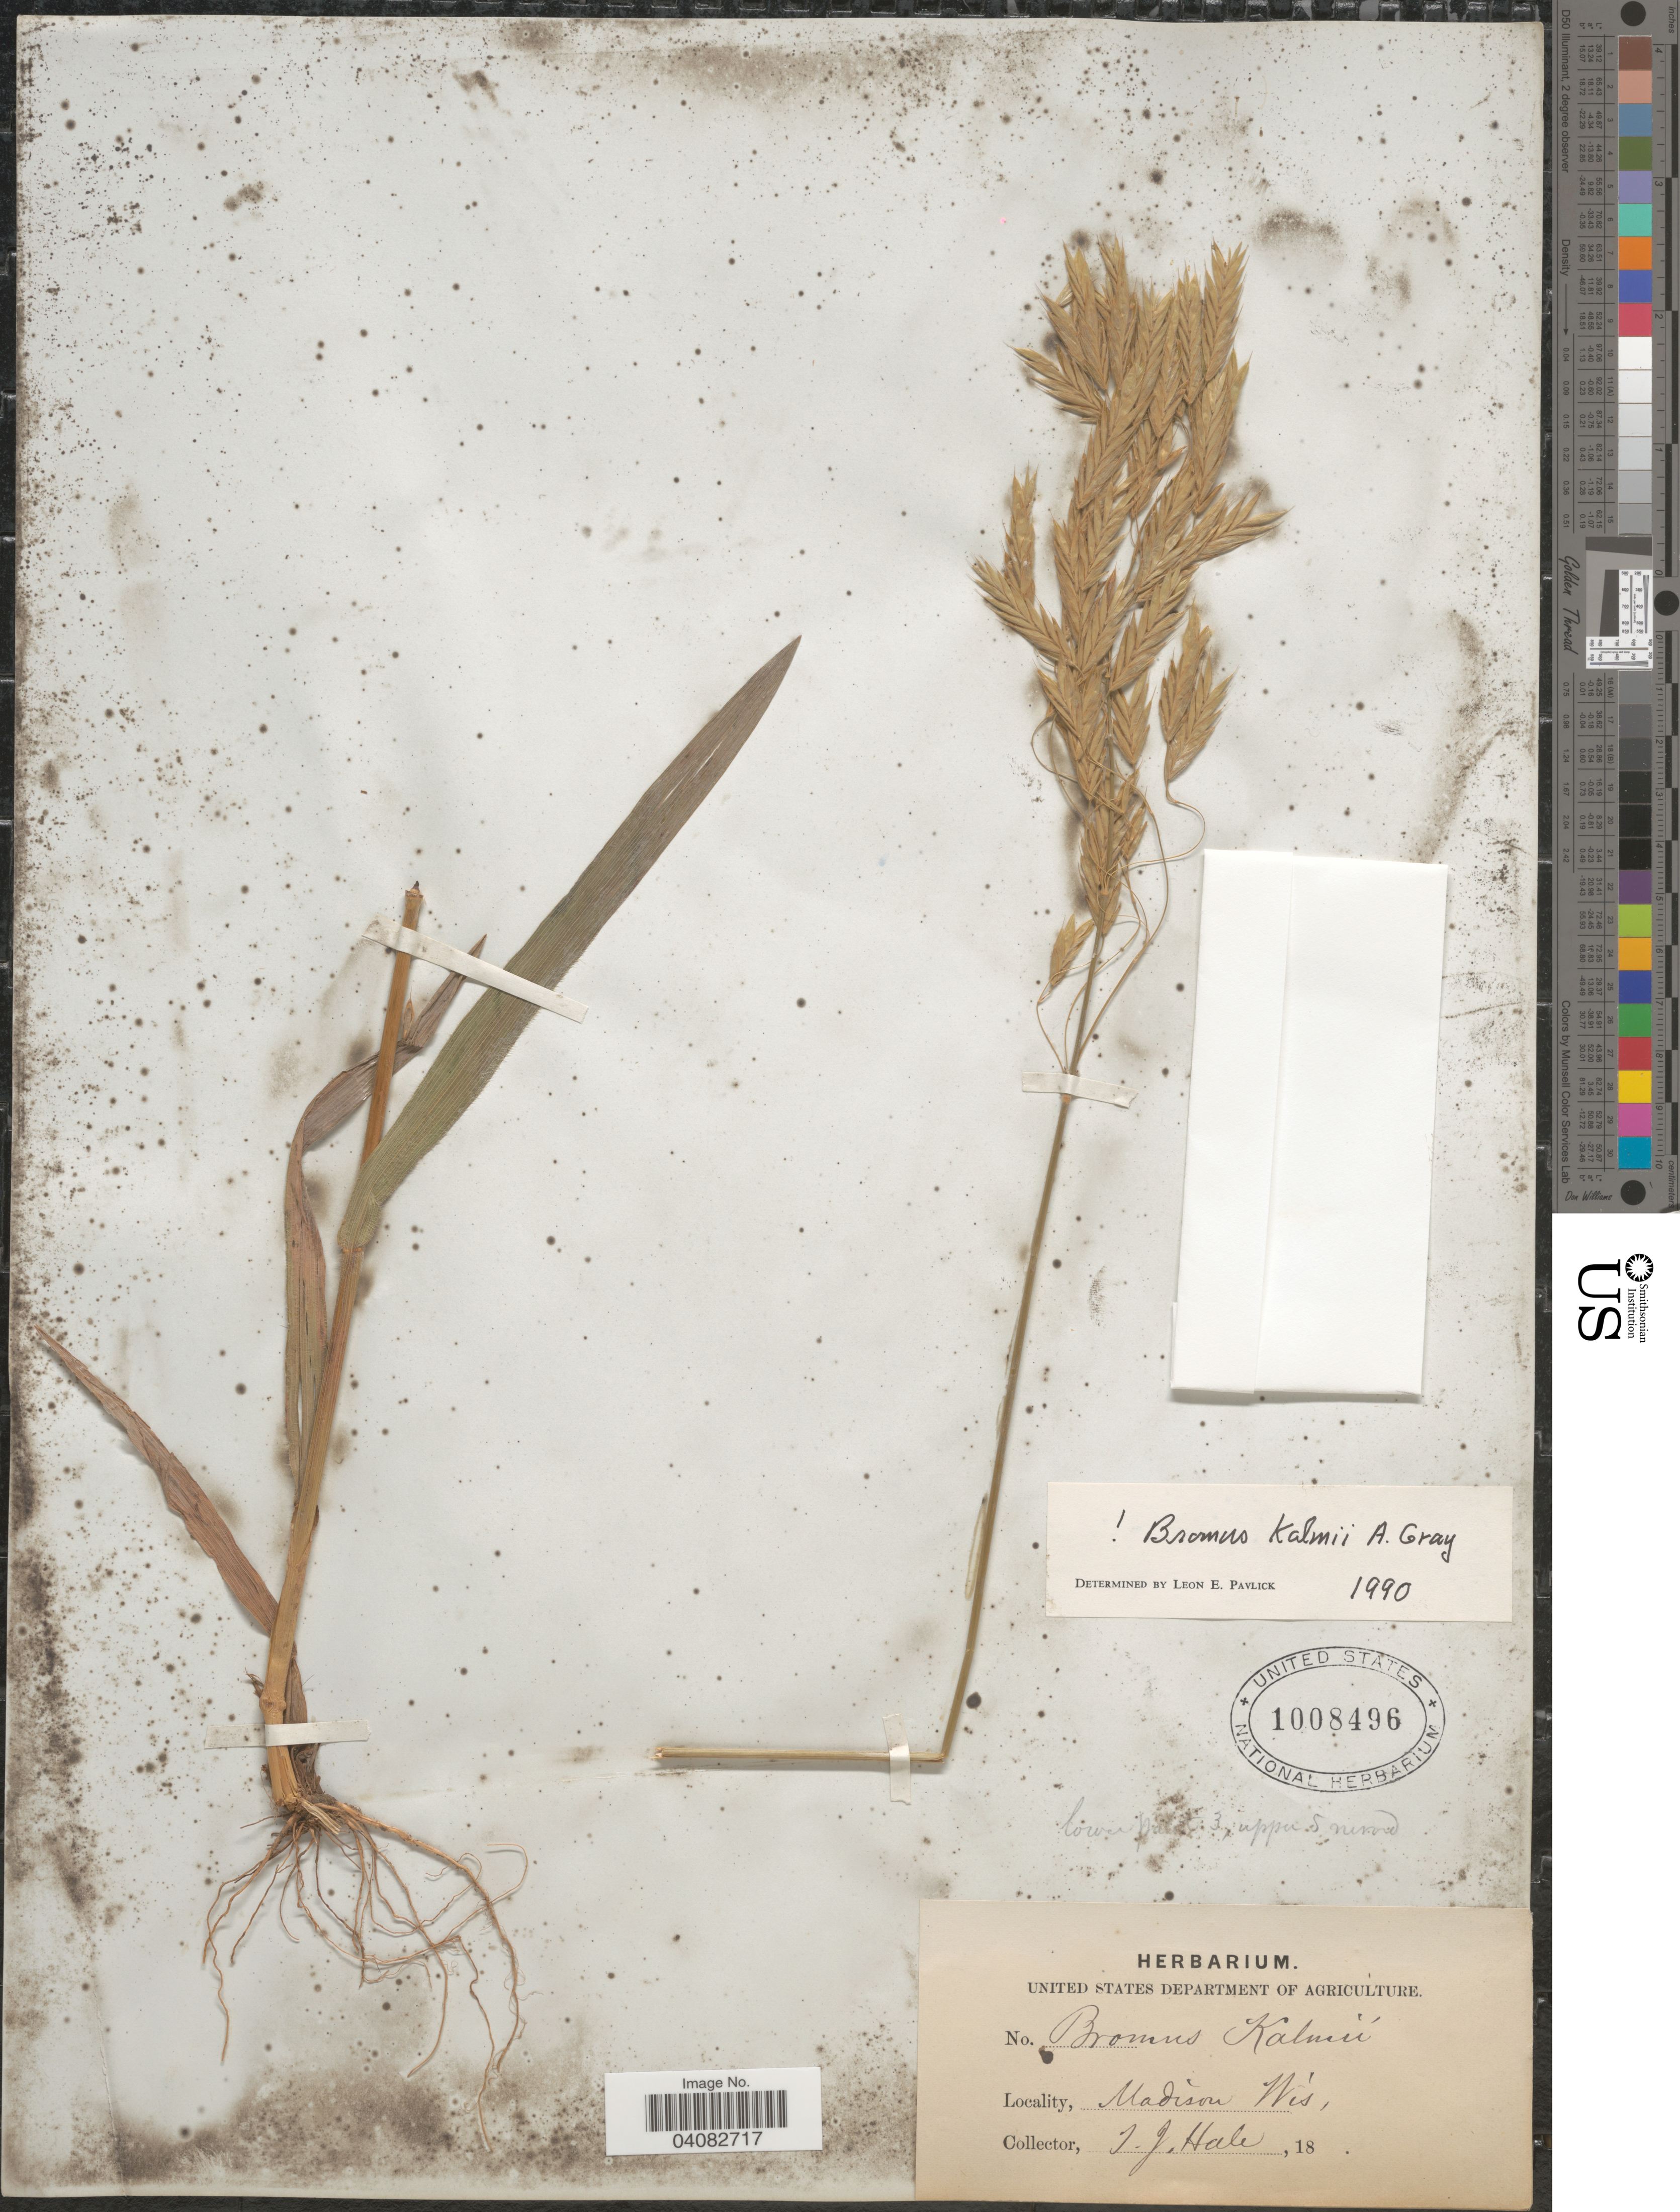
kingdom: Plantae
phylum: Tracheophyta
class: Liliopsida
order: Poales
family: Poaceae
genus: Bromus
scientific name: Bromus kalmii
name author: A. Gray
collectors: T. Hale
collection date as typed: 18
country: United States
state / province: Wisconsin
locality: Madison.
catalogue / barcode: US 1008496